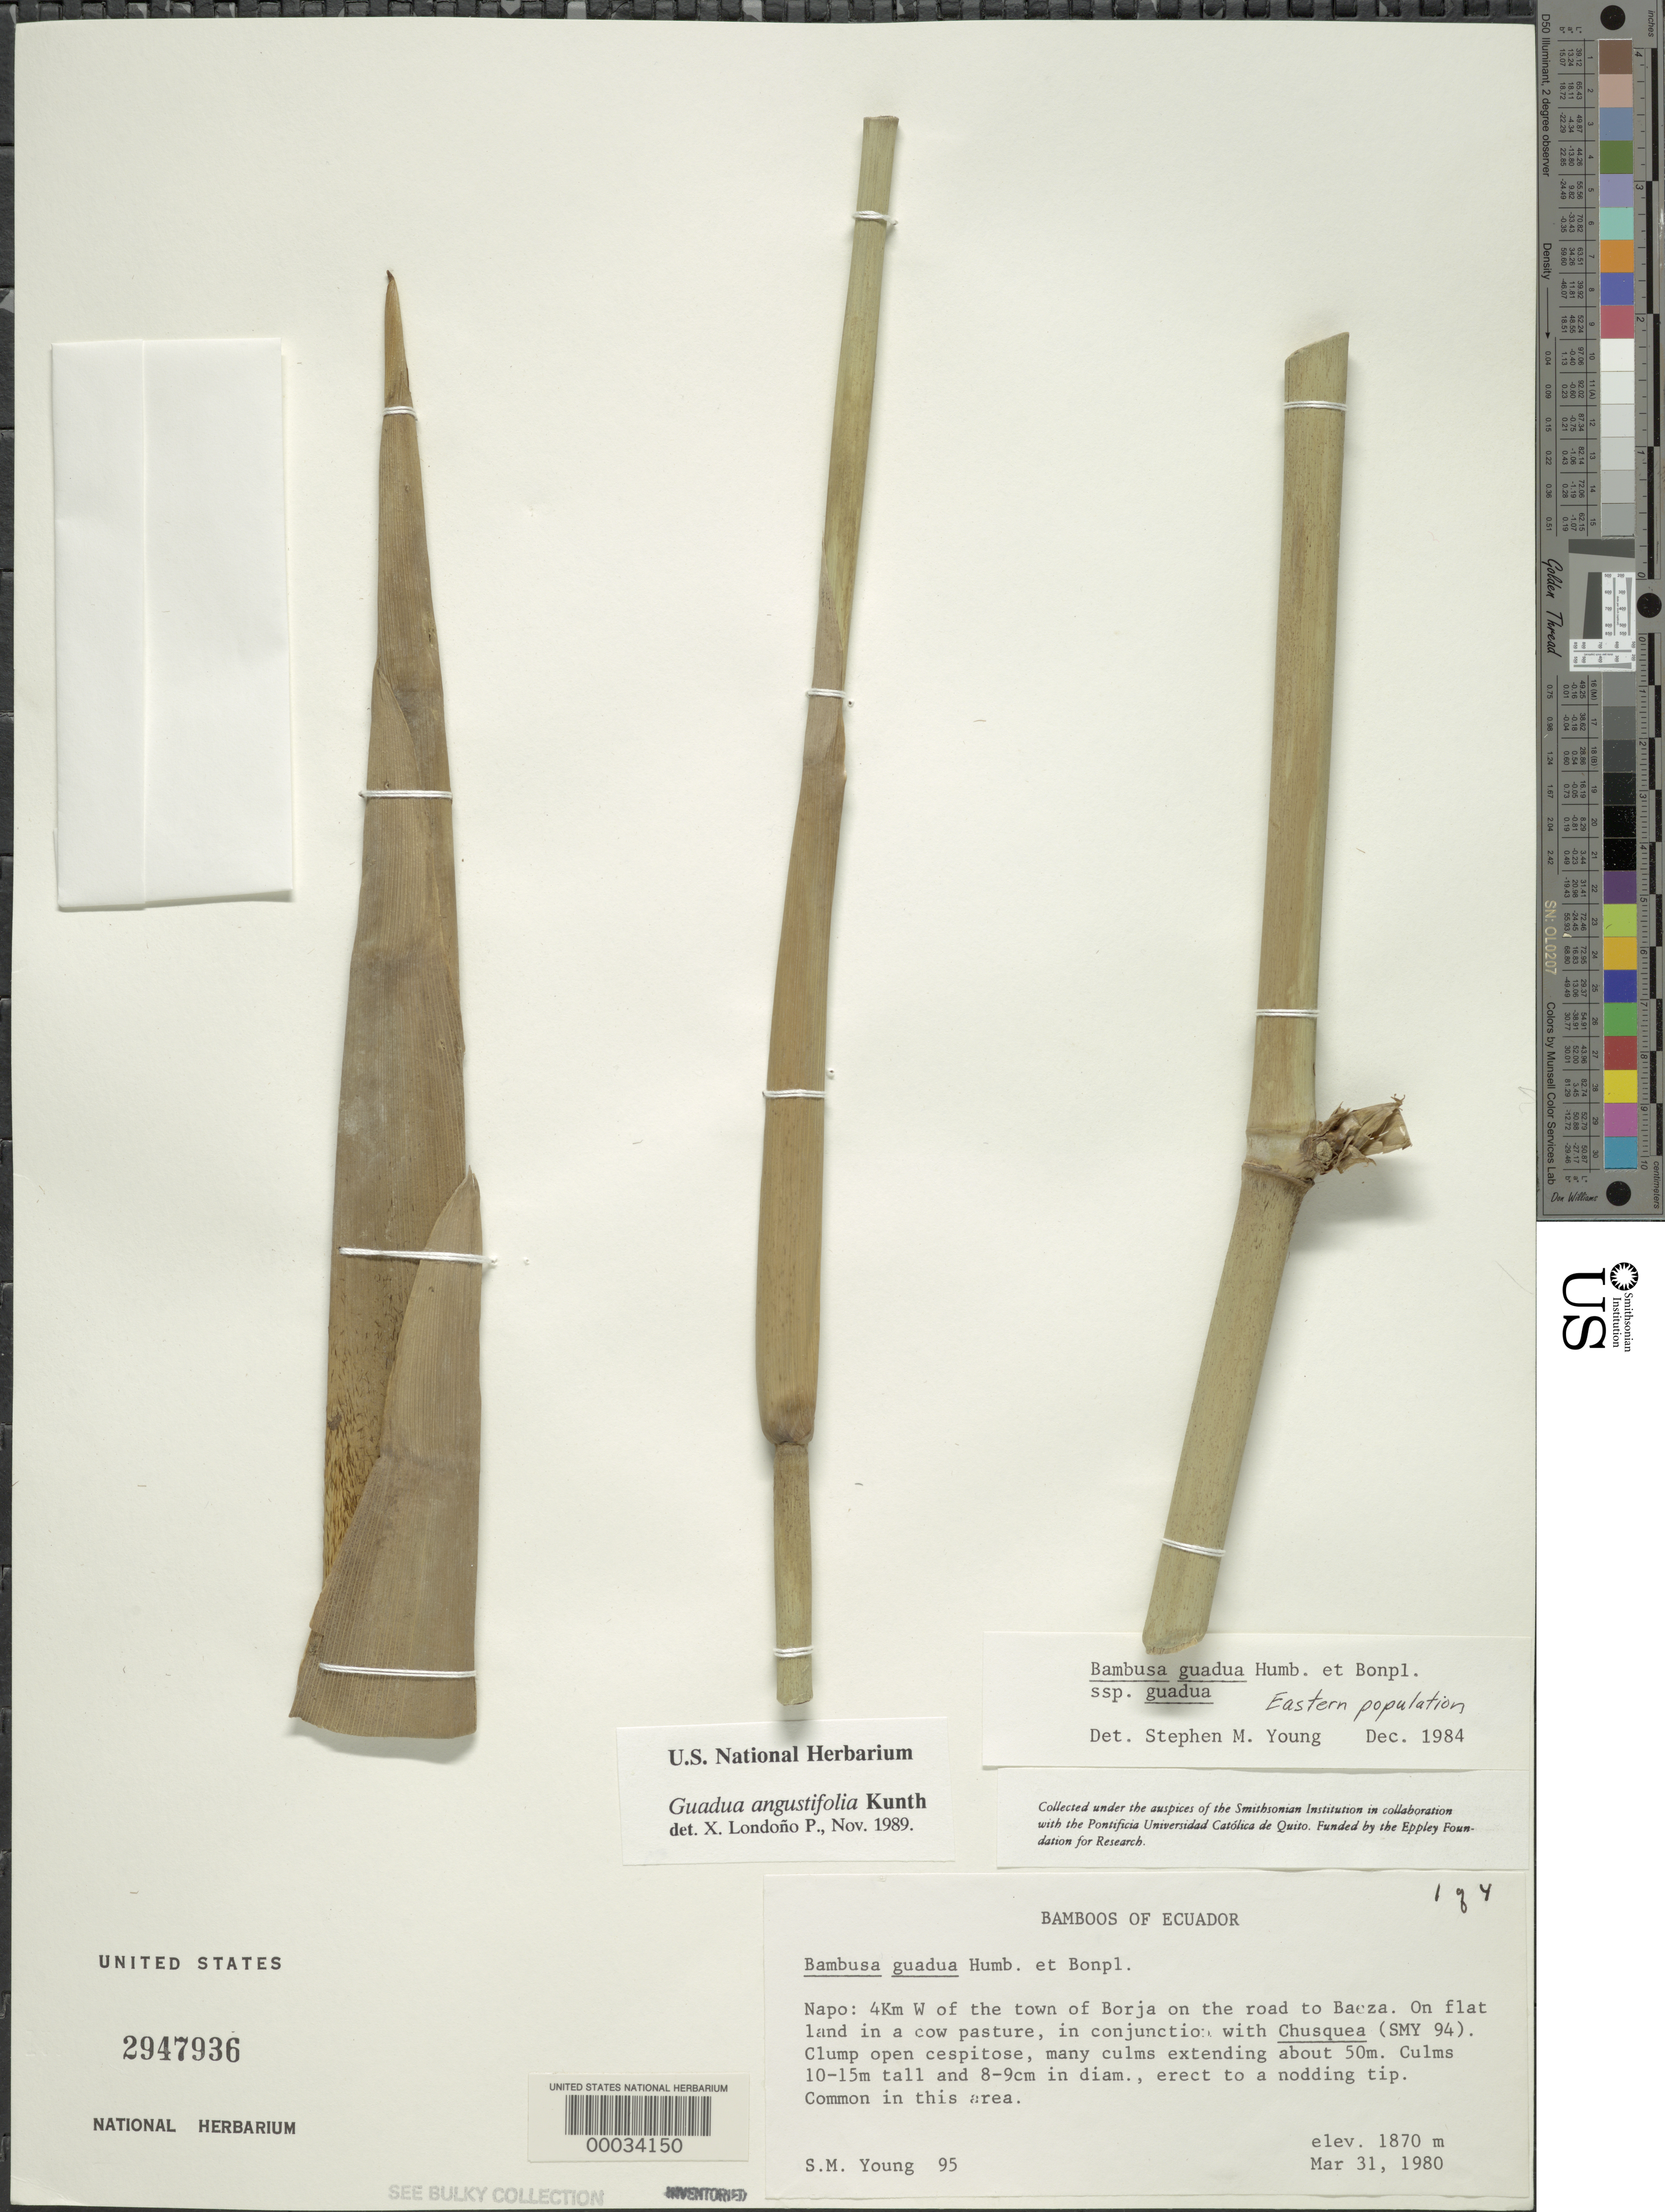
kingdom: Plantae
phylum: Tracheophyta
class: Liliopsida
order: Poales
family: Poaceae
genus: Guadua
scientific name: Guadua angustifolia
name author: Kunth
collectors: S. Young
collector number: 95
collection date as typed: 31 Mar 1980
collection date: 1980-03-31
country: Ecuador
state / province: Napo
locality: Borja, baeza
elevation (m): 1870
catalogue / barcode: US 2947936